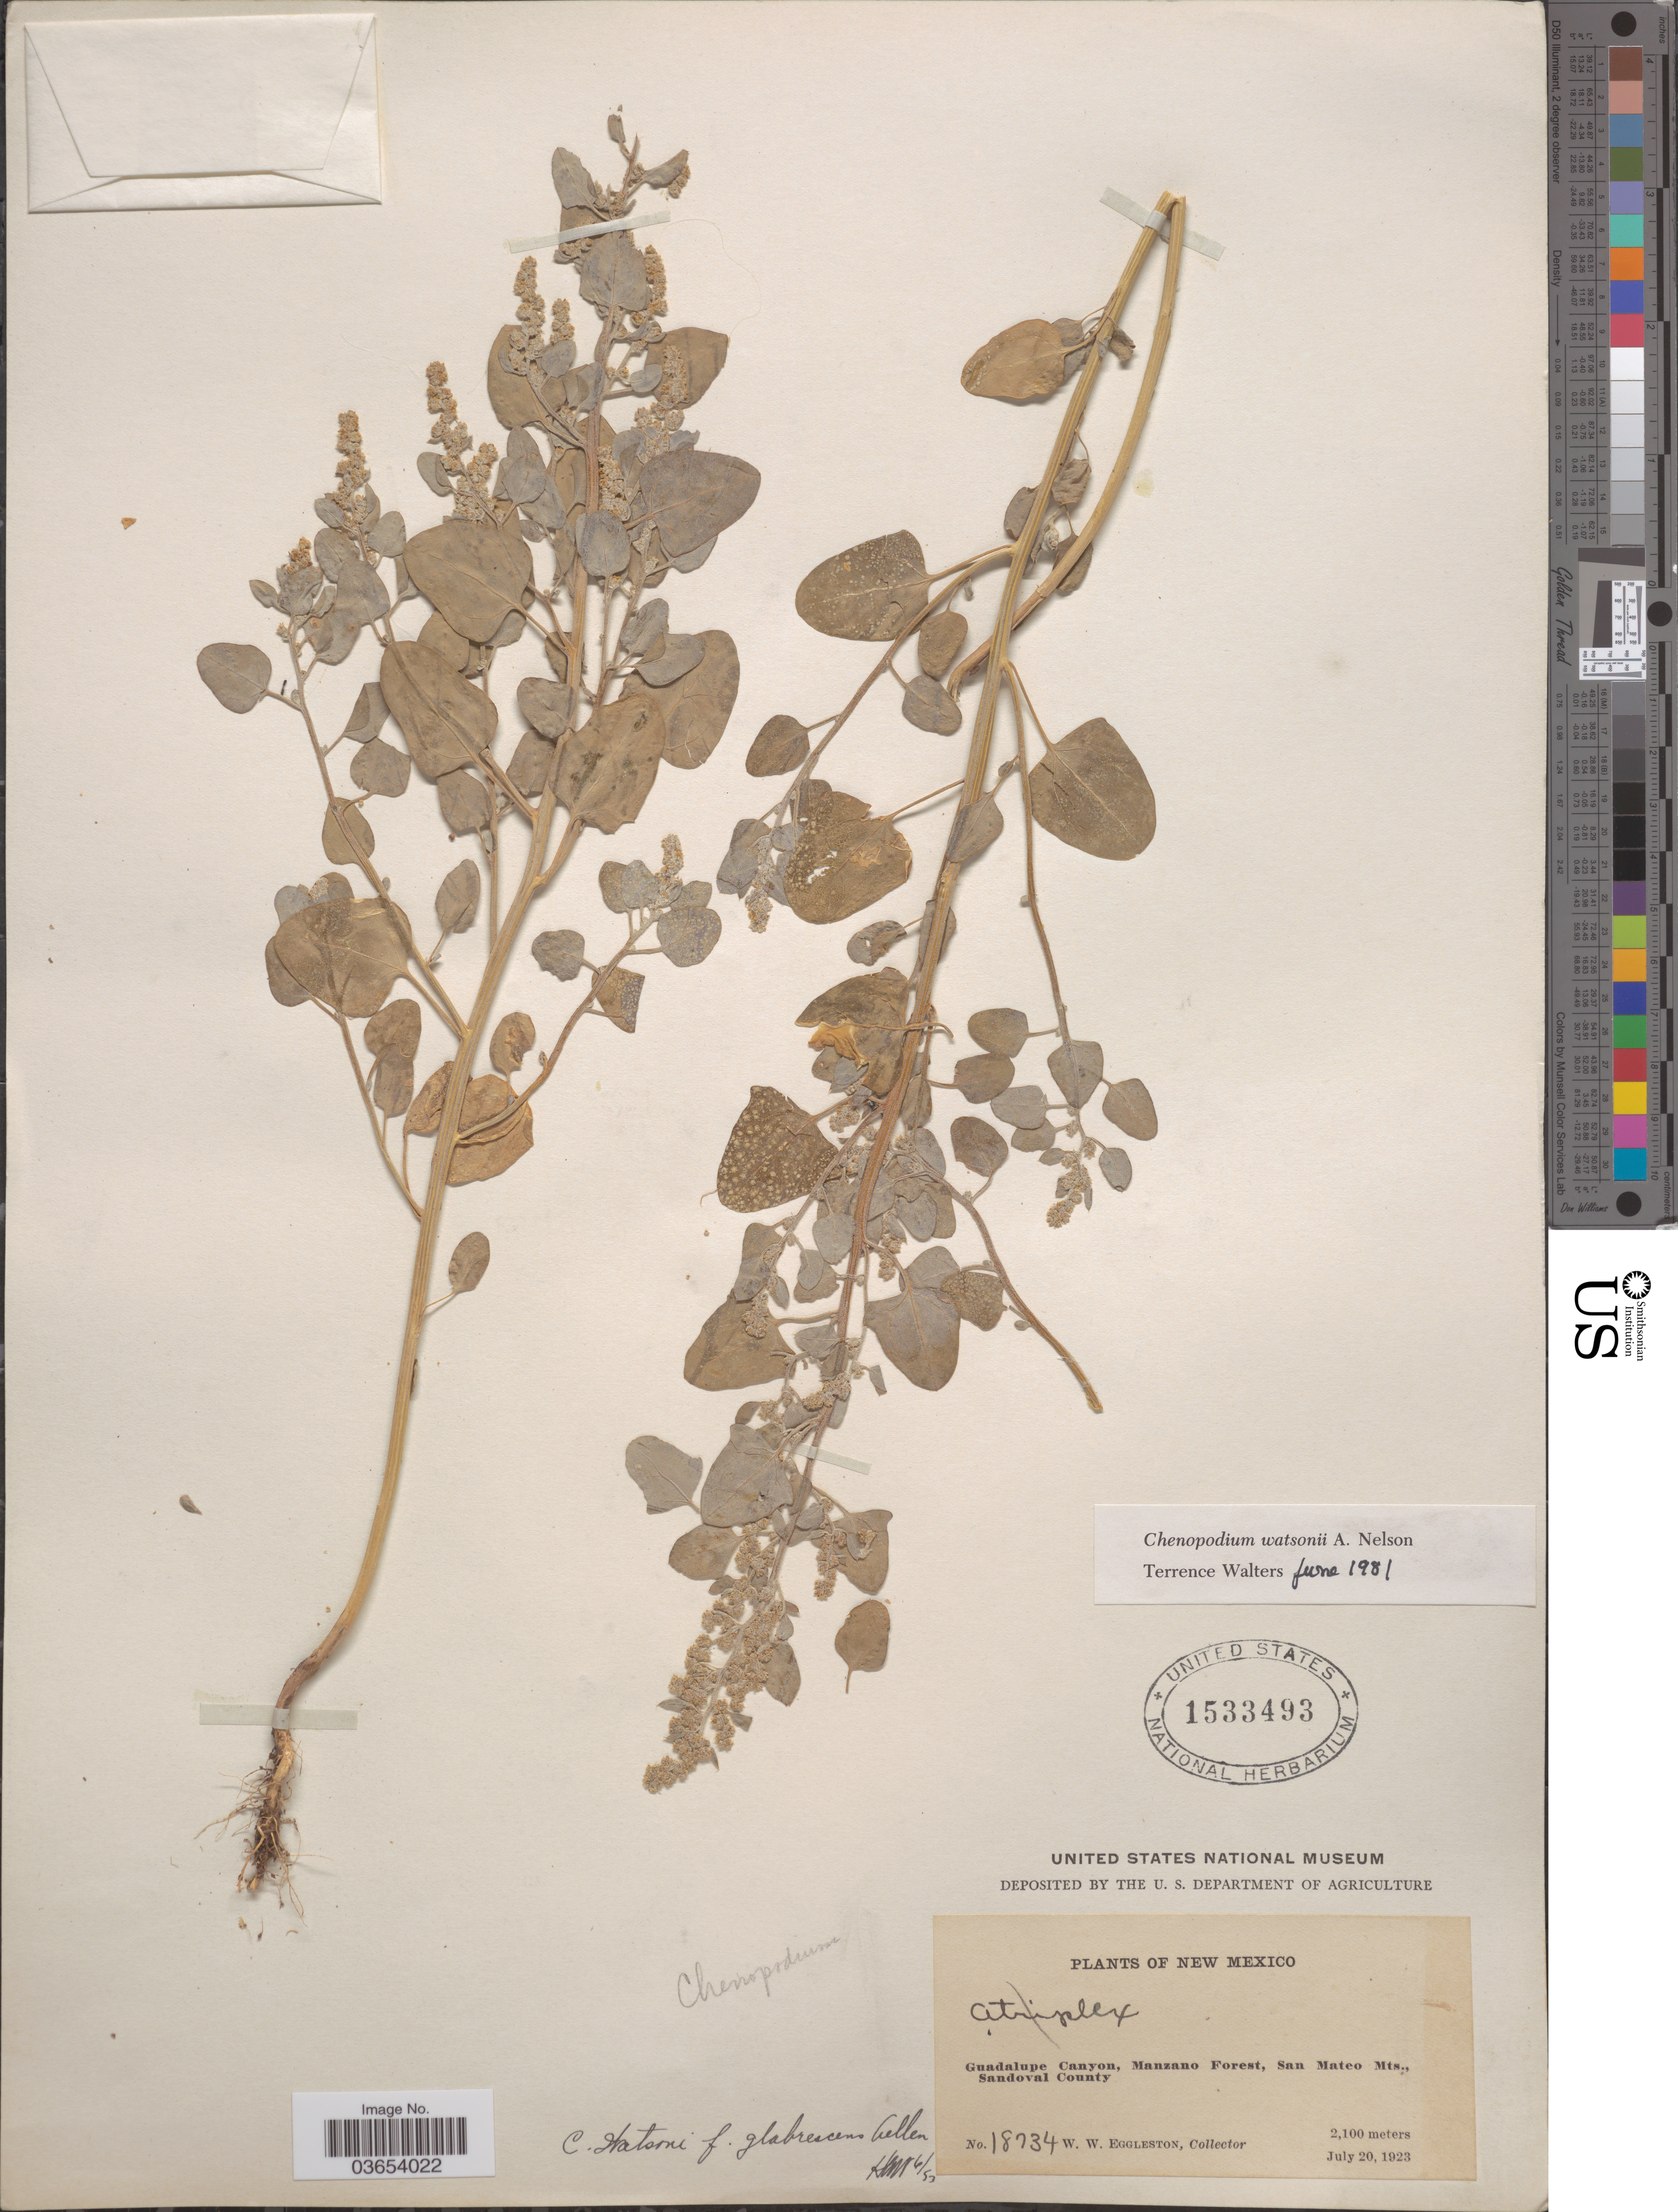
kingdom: Plantae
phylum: Tracheophyta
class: Magnoliopsida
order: Caryophyllales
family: Amaranthaceae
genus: Chenopodium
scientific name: Chenopodium watsonii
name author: A. Nelson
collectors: W. W. Eggleston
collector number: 18734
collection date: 1923-07-20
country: United States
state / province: New Mexico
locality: Guadalupe Canyon, Manzano Forest, San Mateo Mts., Sandoval County.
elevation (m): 2100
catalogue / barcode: US 1533493